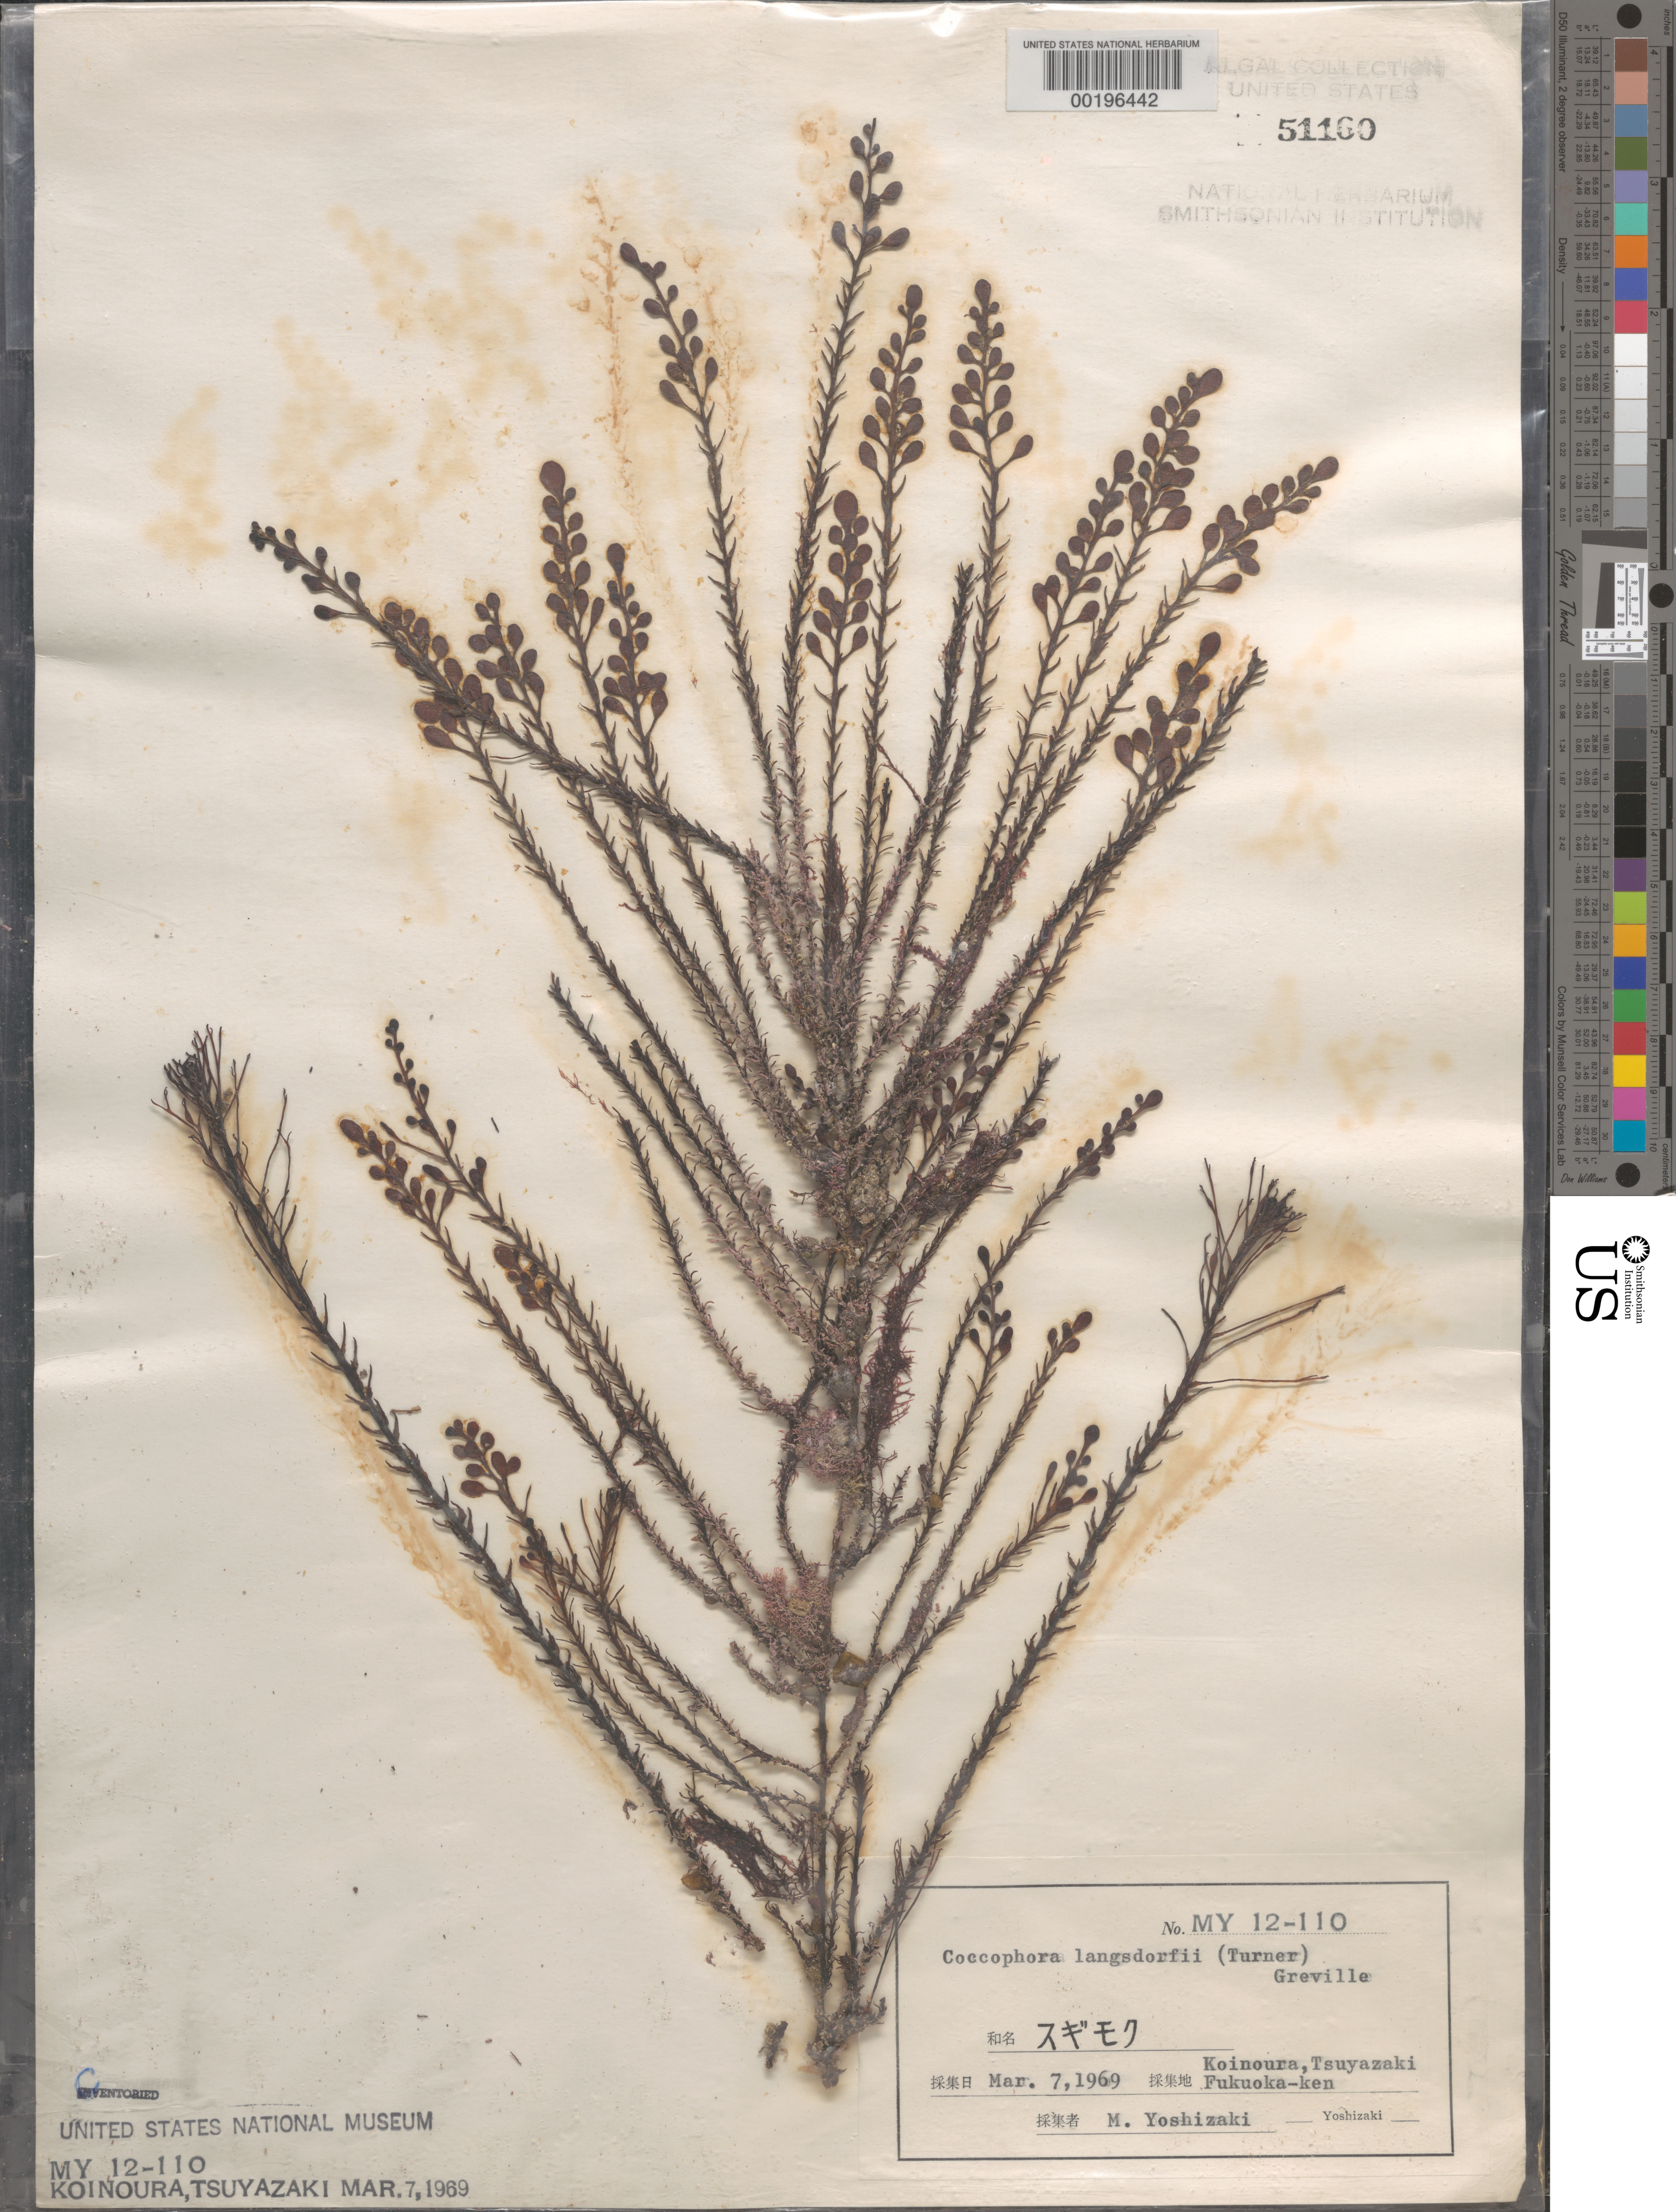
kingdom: Chromista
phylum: Ochrophyta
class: Phaeophyceae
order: Fucales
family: Sargassaceae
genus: Coccophora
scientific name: Coccophora langsdorfii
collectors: M. Yoshizaki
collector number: My 12-110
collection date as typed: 07 Mar 1969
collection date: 1969-03-07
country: Japan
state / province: Hukuoka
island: Kyushu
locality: Koinoura, Tsuyazaki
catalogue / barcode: US 51160